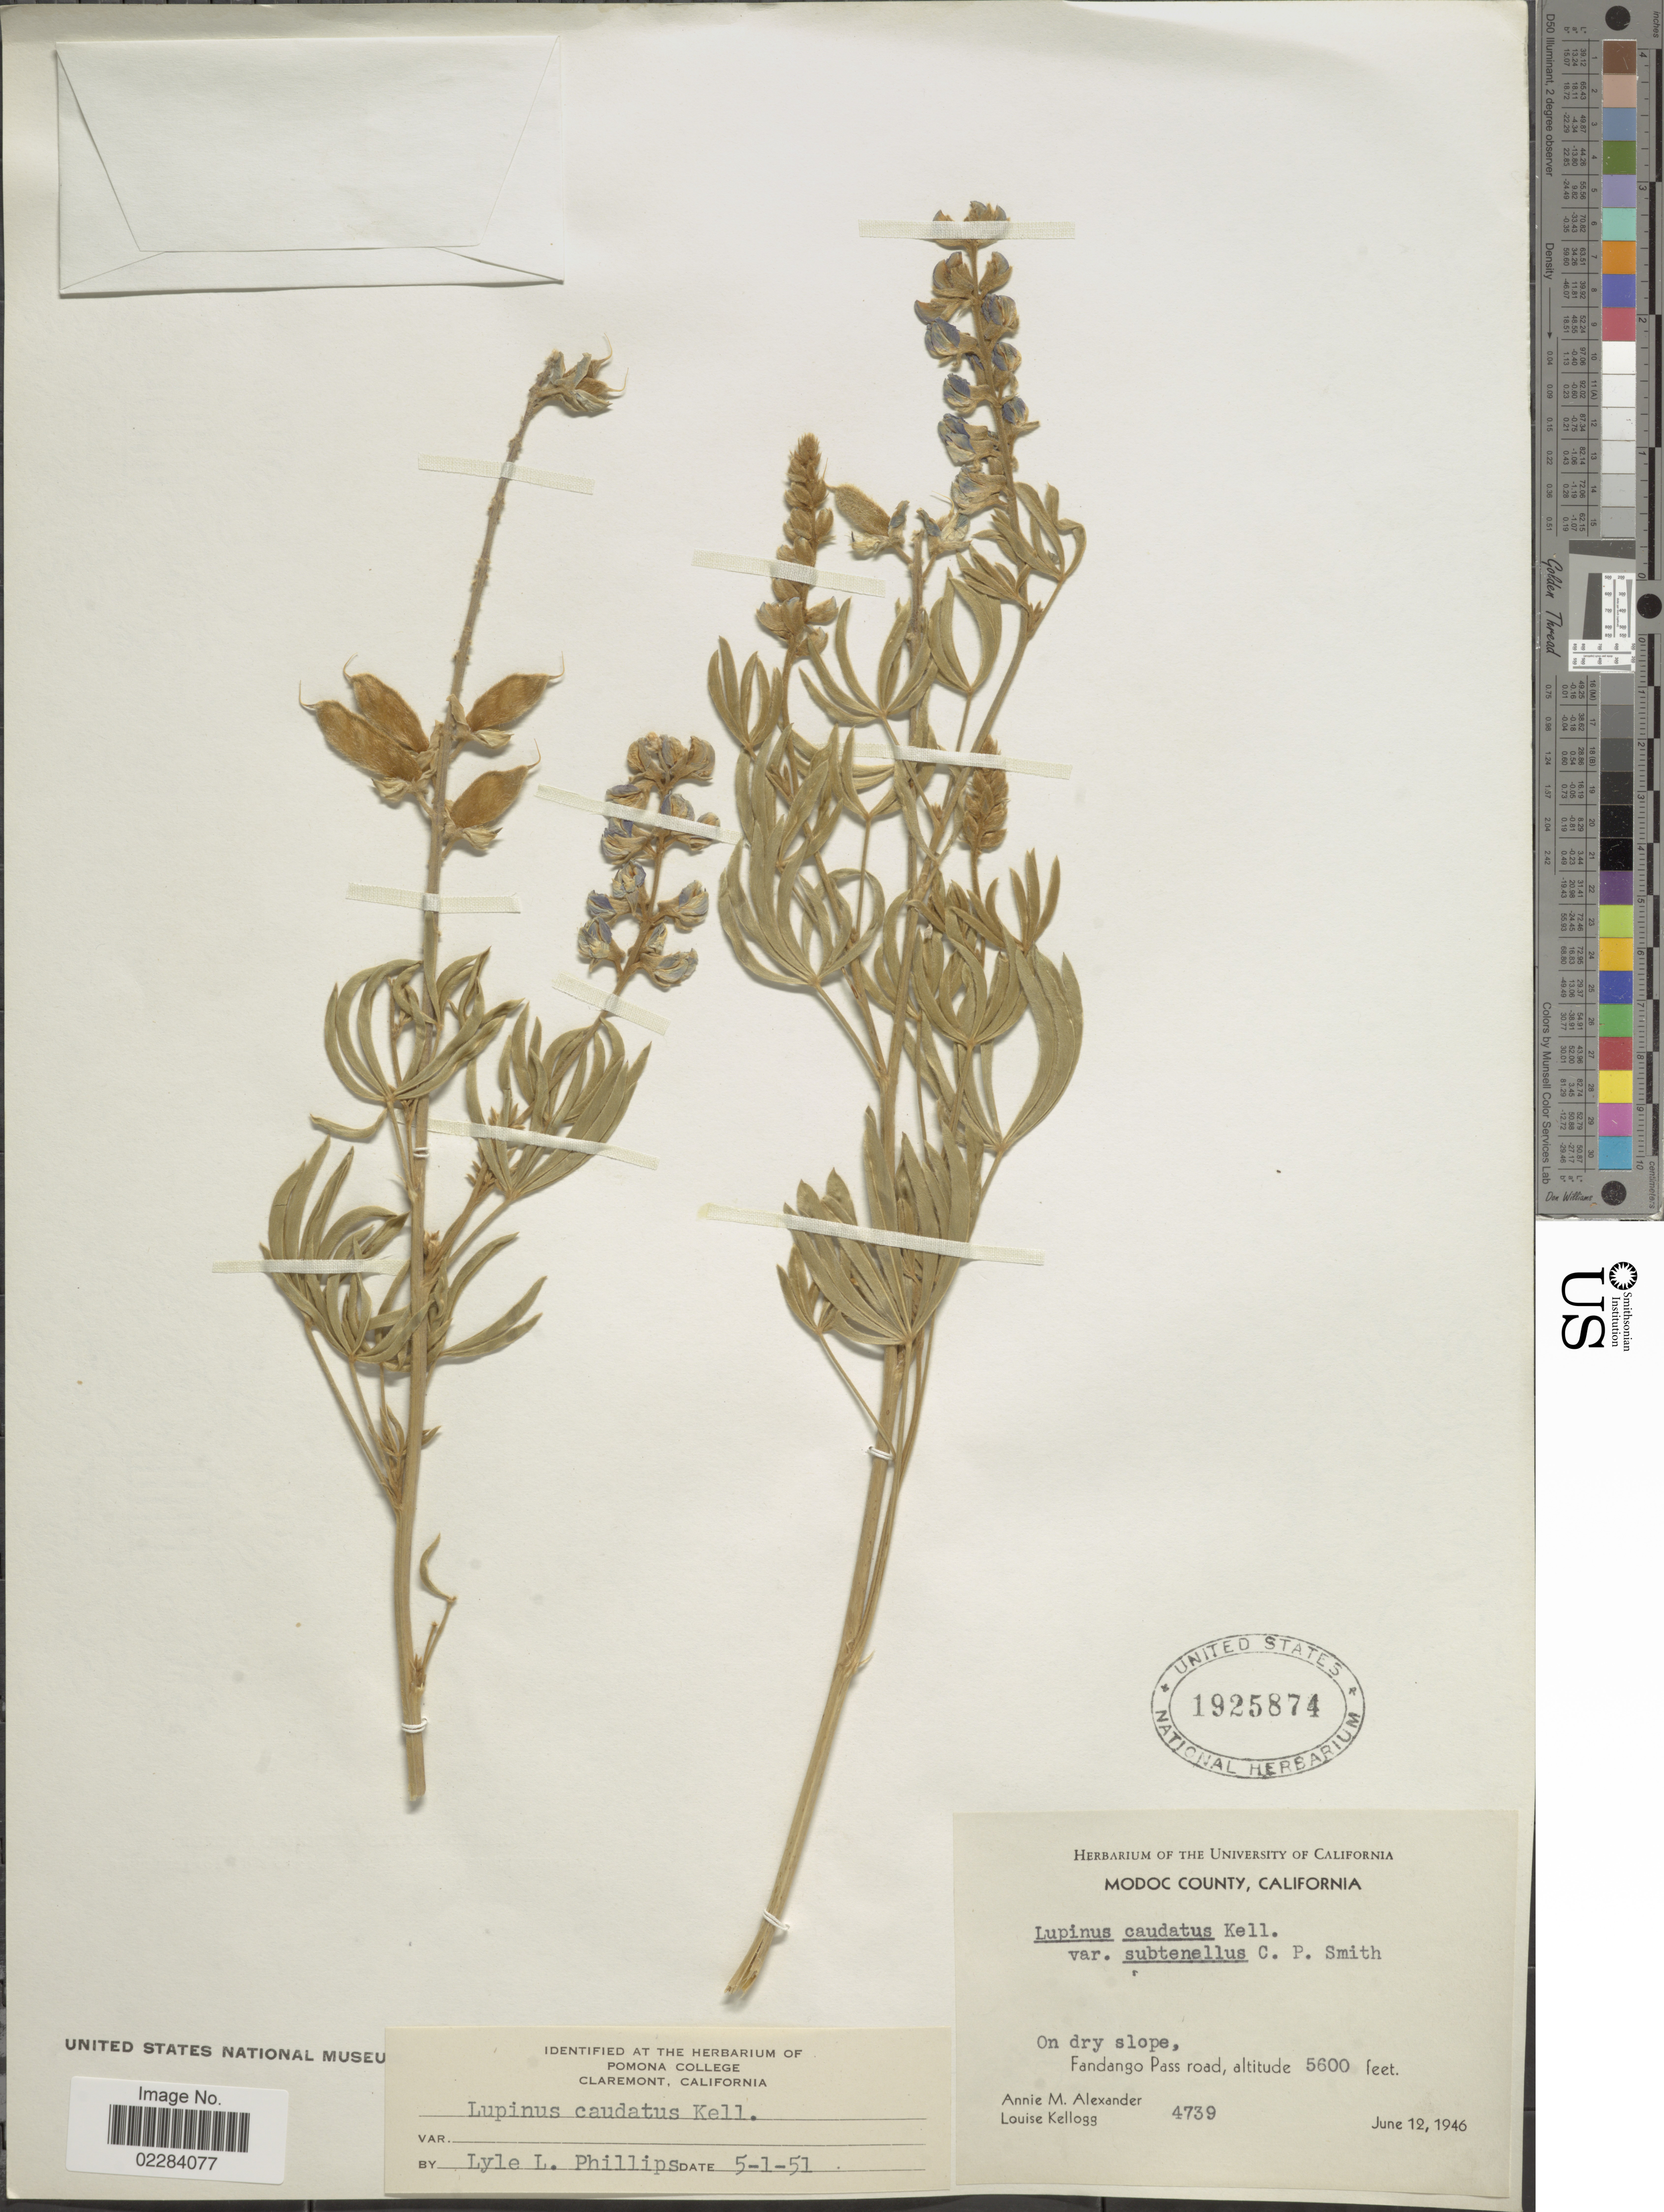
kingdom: Plantae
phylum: Tracheophyta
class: Magnoliopsida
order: Fabales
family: Fabaceae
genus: Lupinus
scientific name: Lupinus argenteus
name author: Pursh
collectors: A. M. Alexander & L. Kellogg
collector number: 4739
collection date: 1946-06-12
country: United States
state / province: California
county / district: Modoc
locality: Modoc County. On dry slope, Fandango Pass road.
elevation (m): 1707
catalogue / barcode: US 1925874